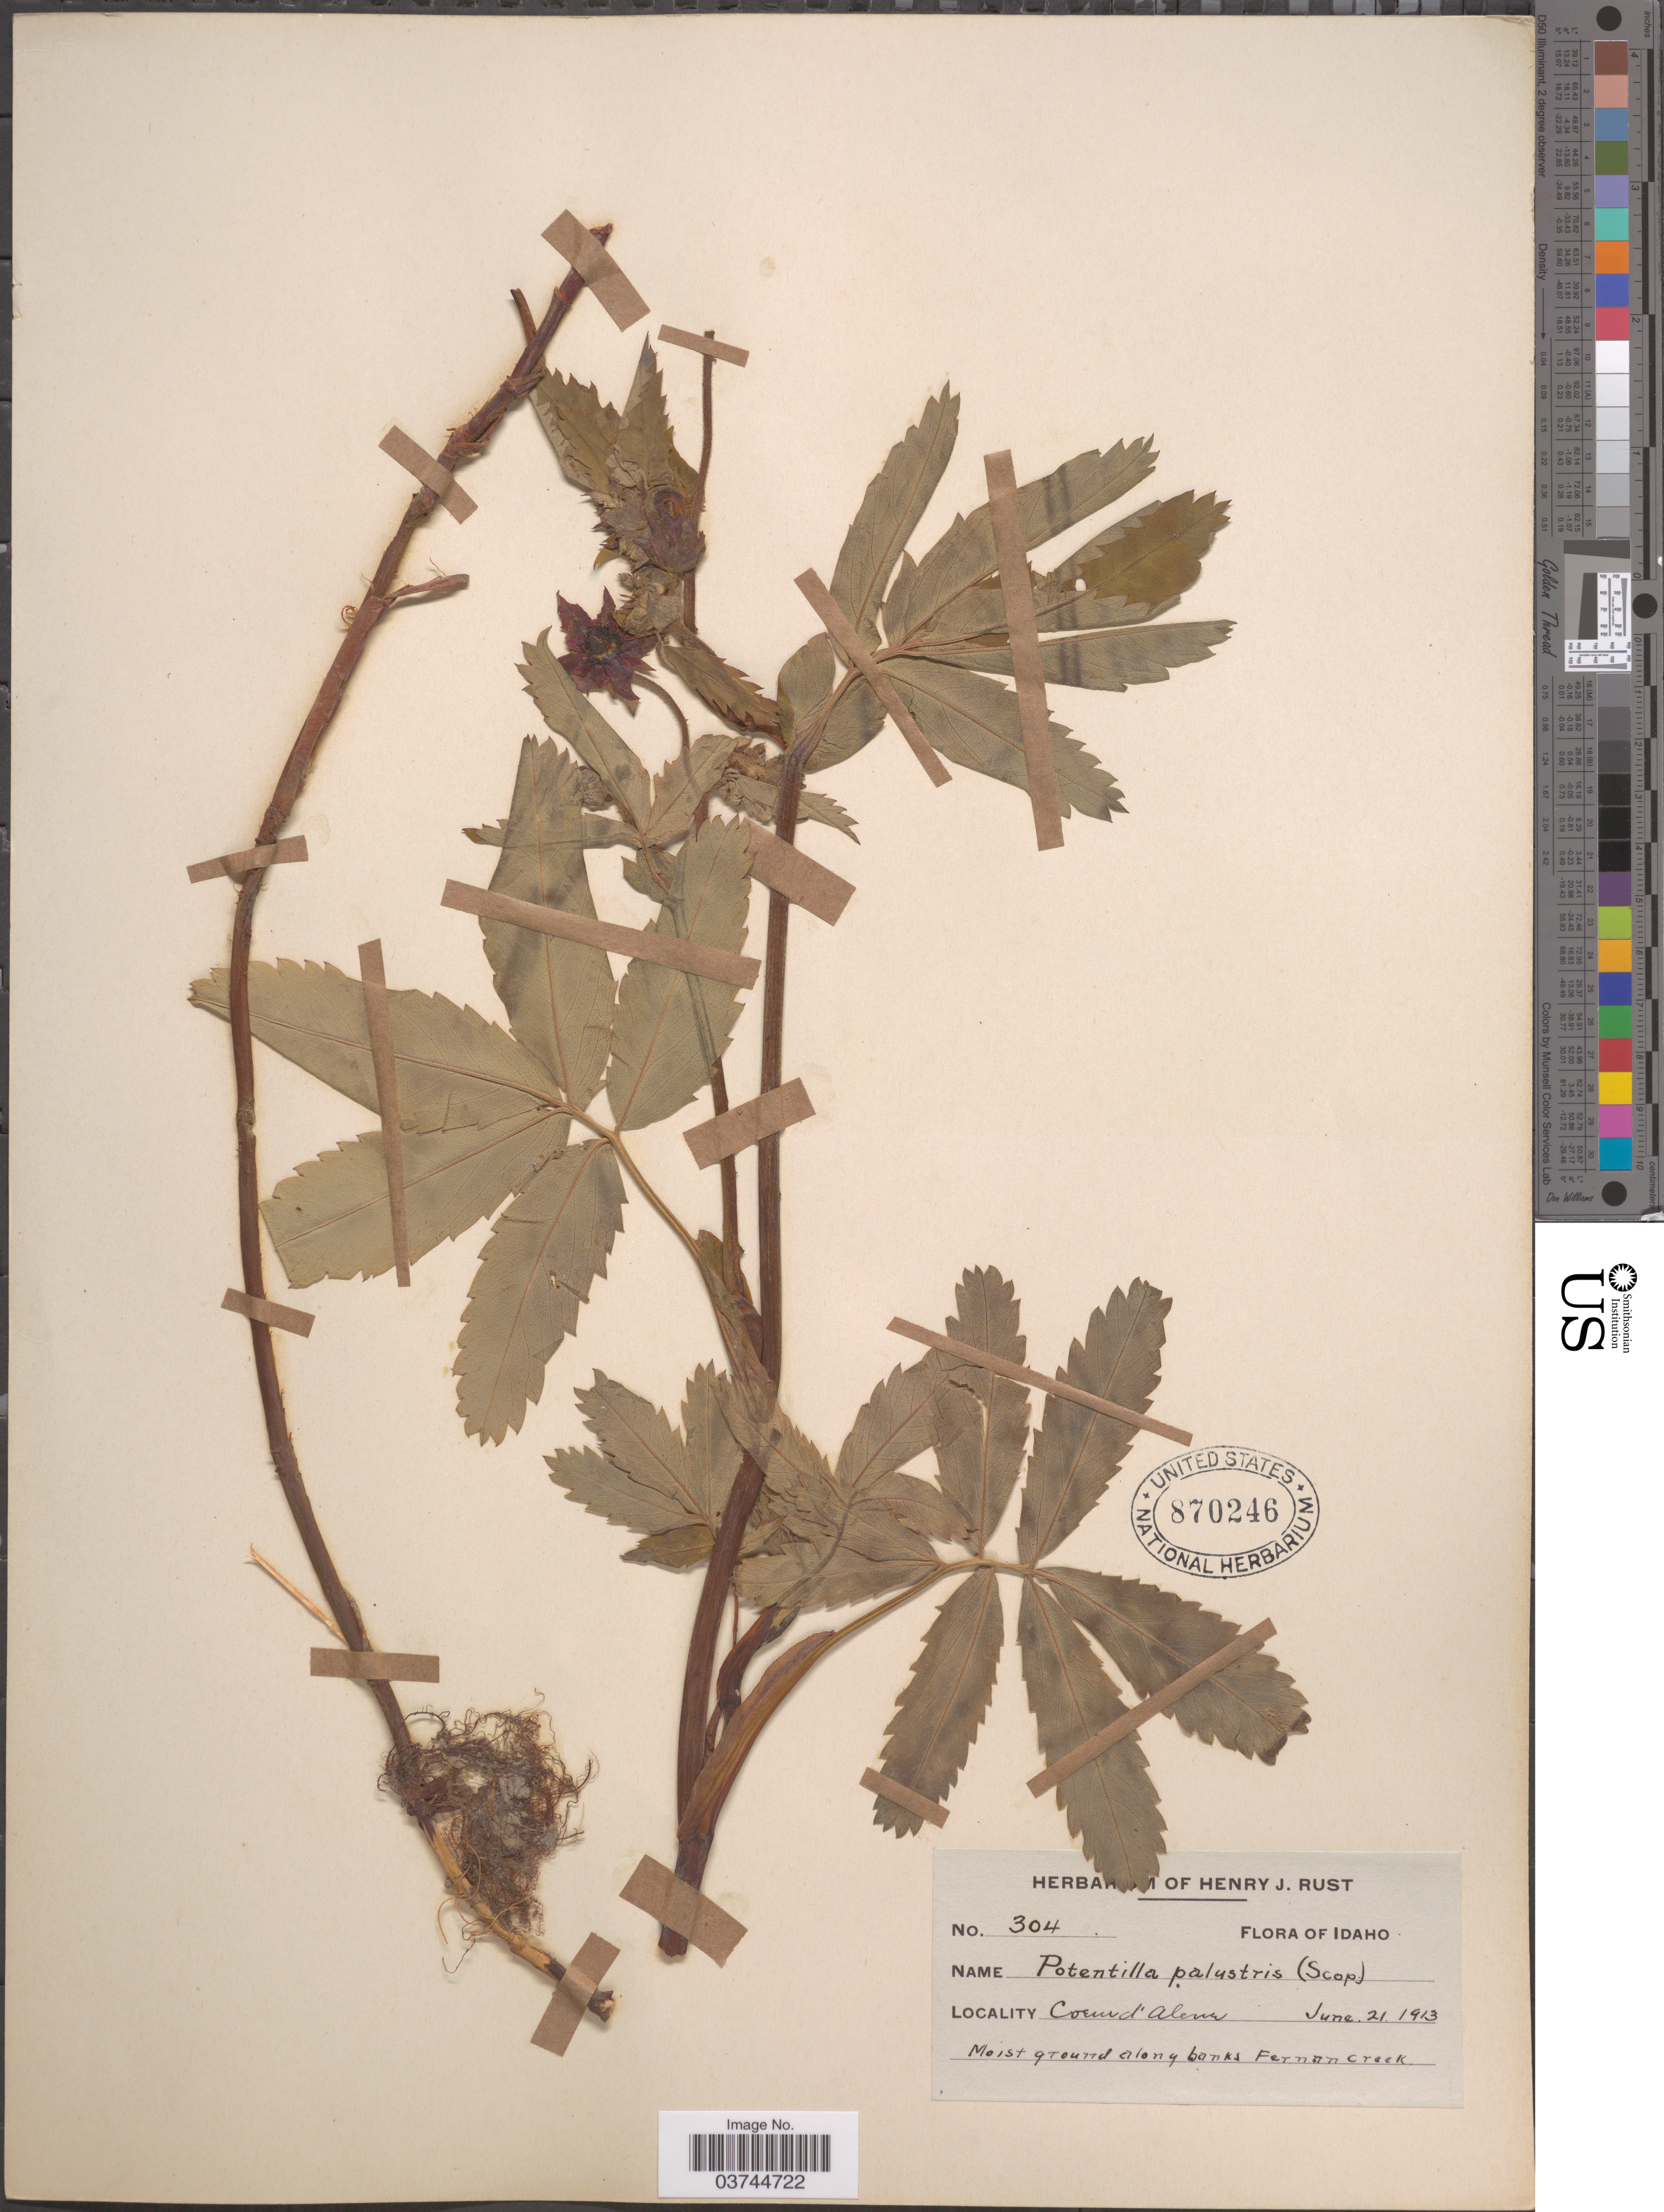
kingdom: Plantae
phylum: Tracheophyta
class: Magnoliopsida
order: Rosales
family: Rosaceae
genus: Comarum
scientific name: Comarum palustre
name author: L.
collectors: ex herb. Henry J. Rust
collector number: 304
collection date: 1913-06-21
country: United States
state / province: Idaho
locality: Coeur d'Alene. Moist ground along banks Fernan Creek.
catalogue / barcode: US 870246